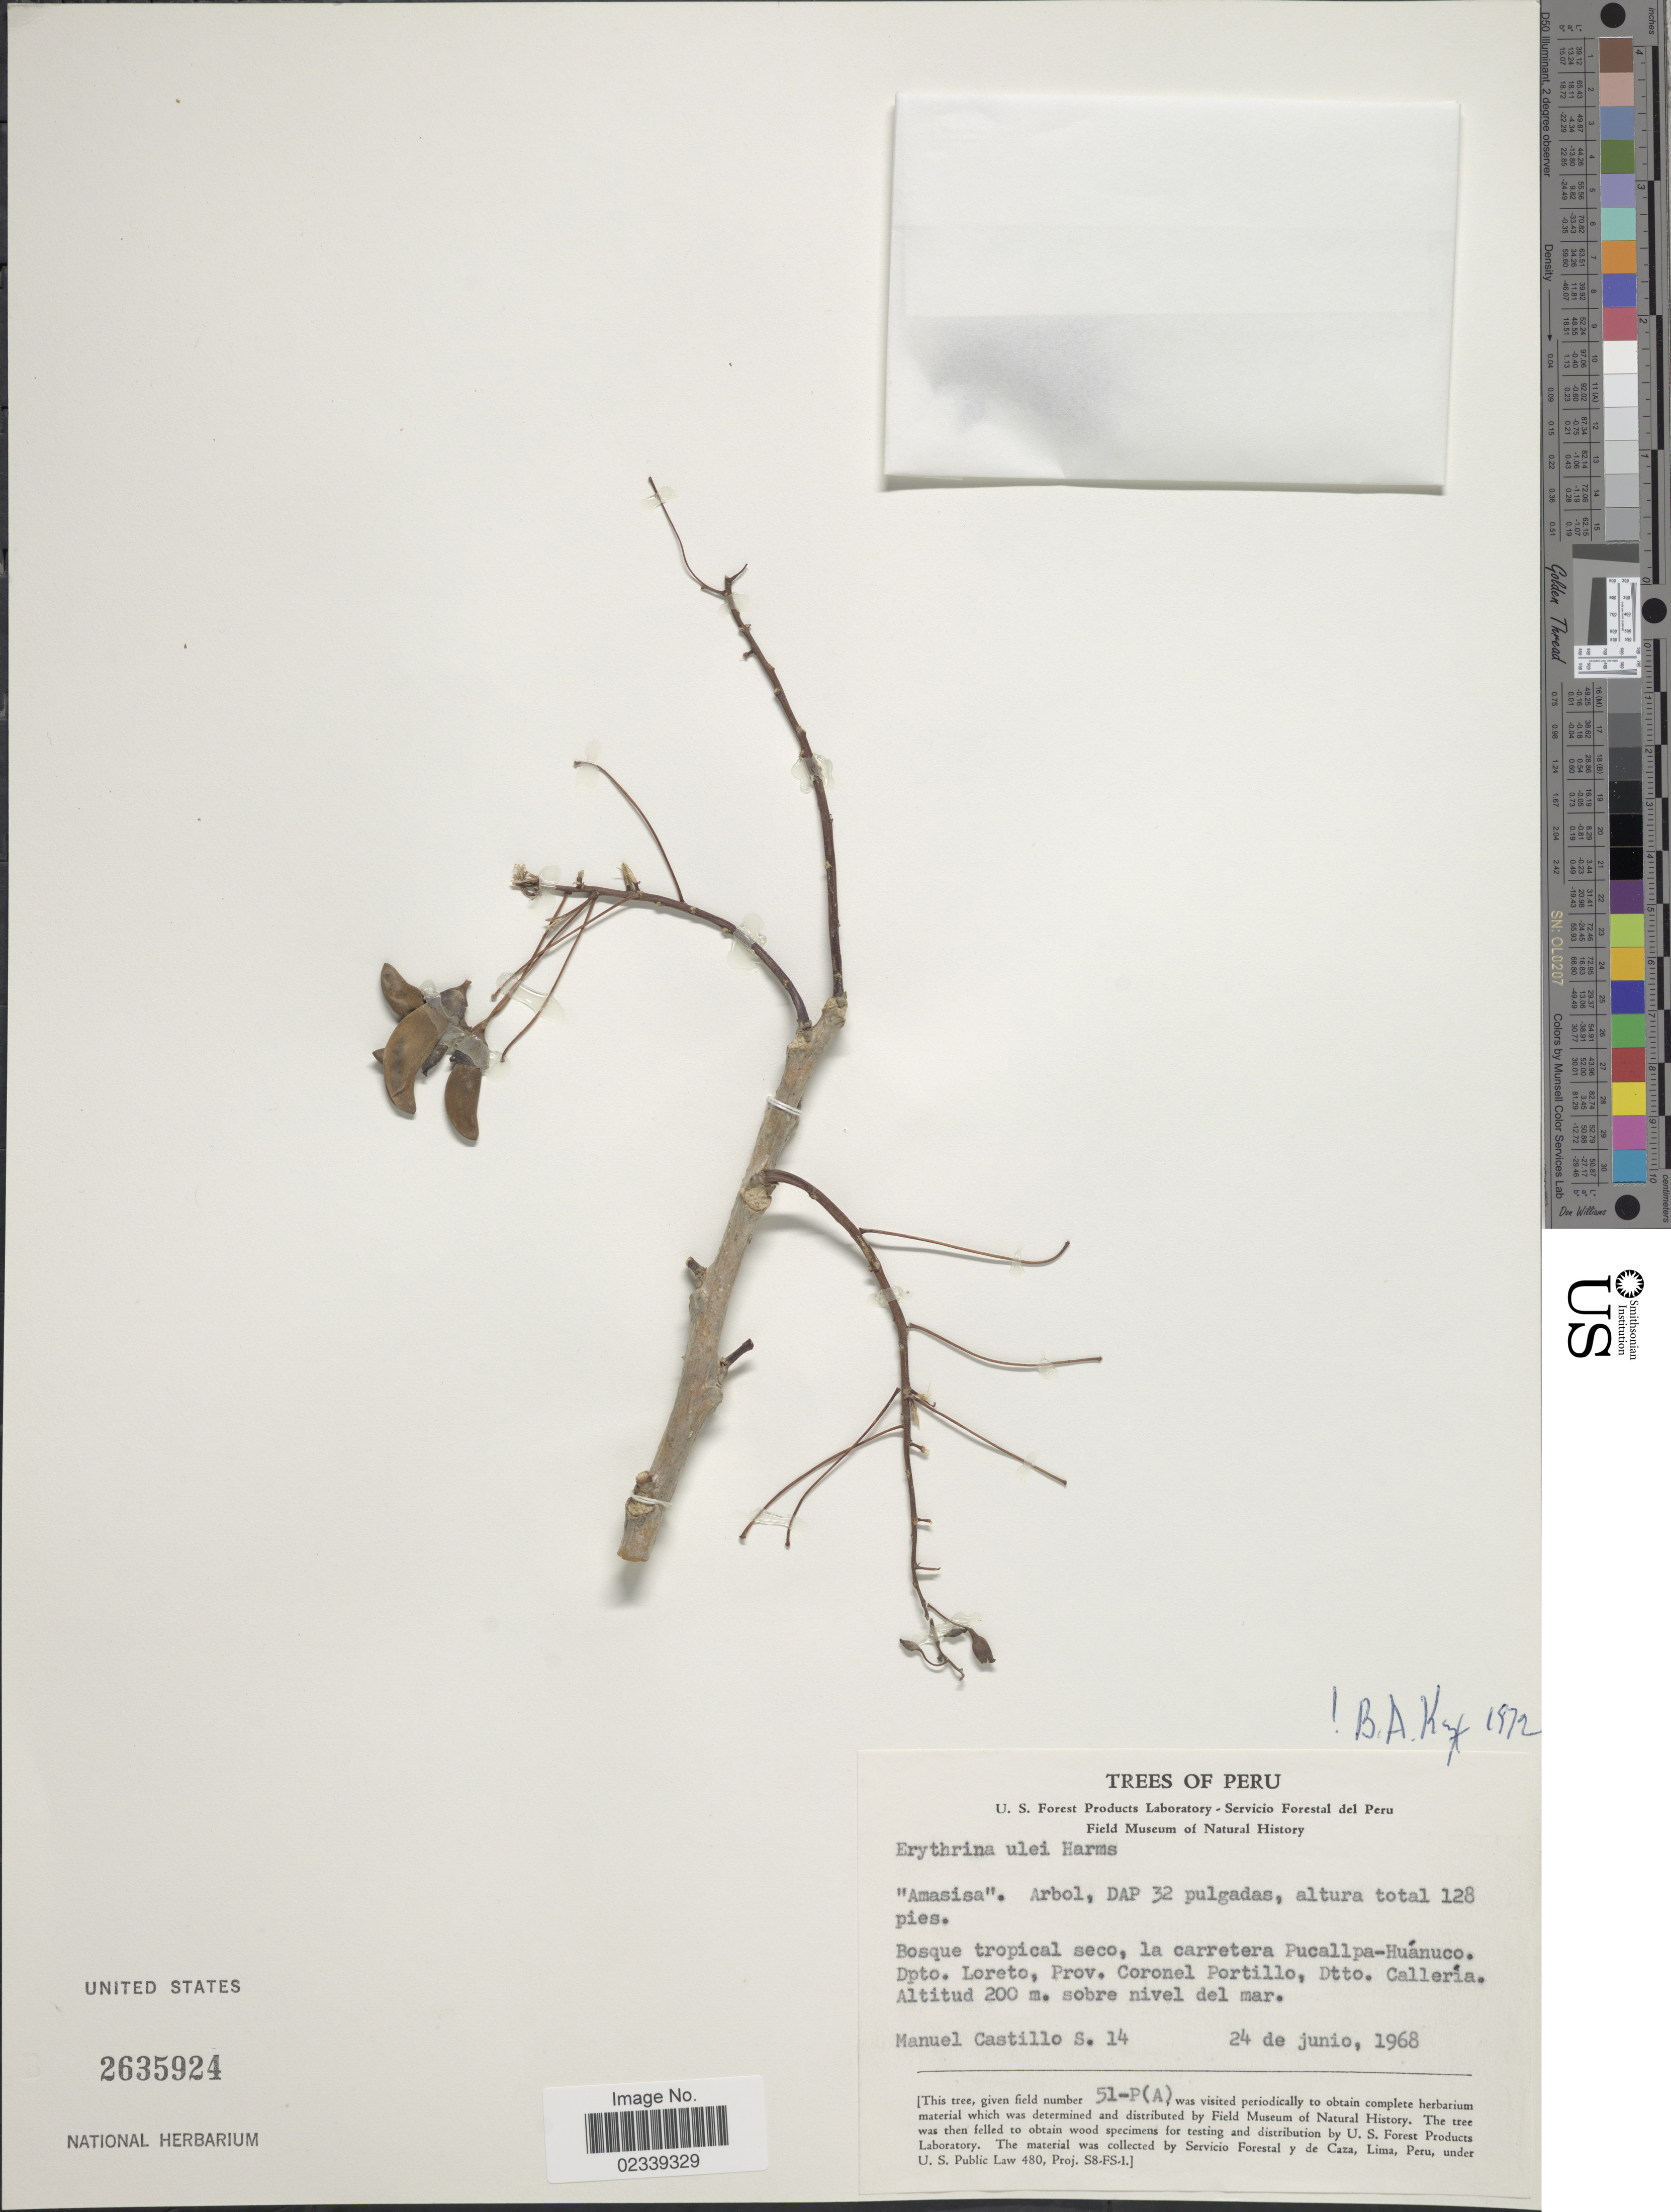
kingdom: Plantae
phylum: Tracheophyta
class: Magnoliopsida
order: Fabales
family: Fabaceae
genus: Erythrina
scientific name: Erythrina ulei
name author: Harms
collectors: M. Castillo S.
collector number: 14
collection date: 1968-06-24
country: Peru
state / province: Loreto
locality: Bosque tropical seco, la carretera Pucallpa-Huanuco, Prov. Coronel Portillo, Dtto. Calleria.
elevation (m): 200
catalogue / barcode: US 2635924